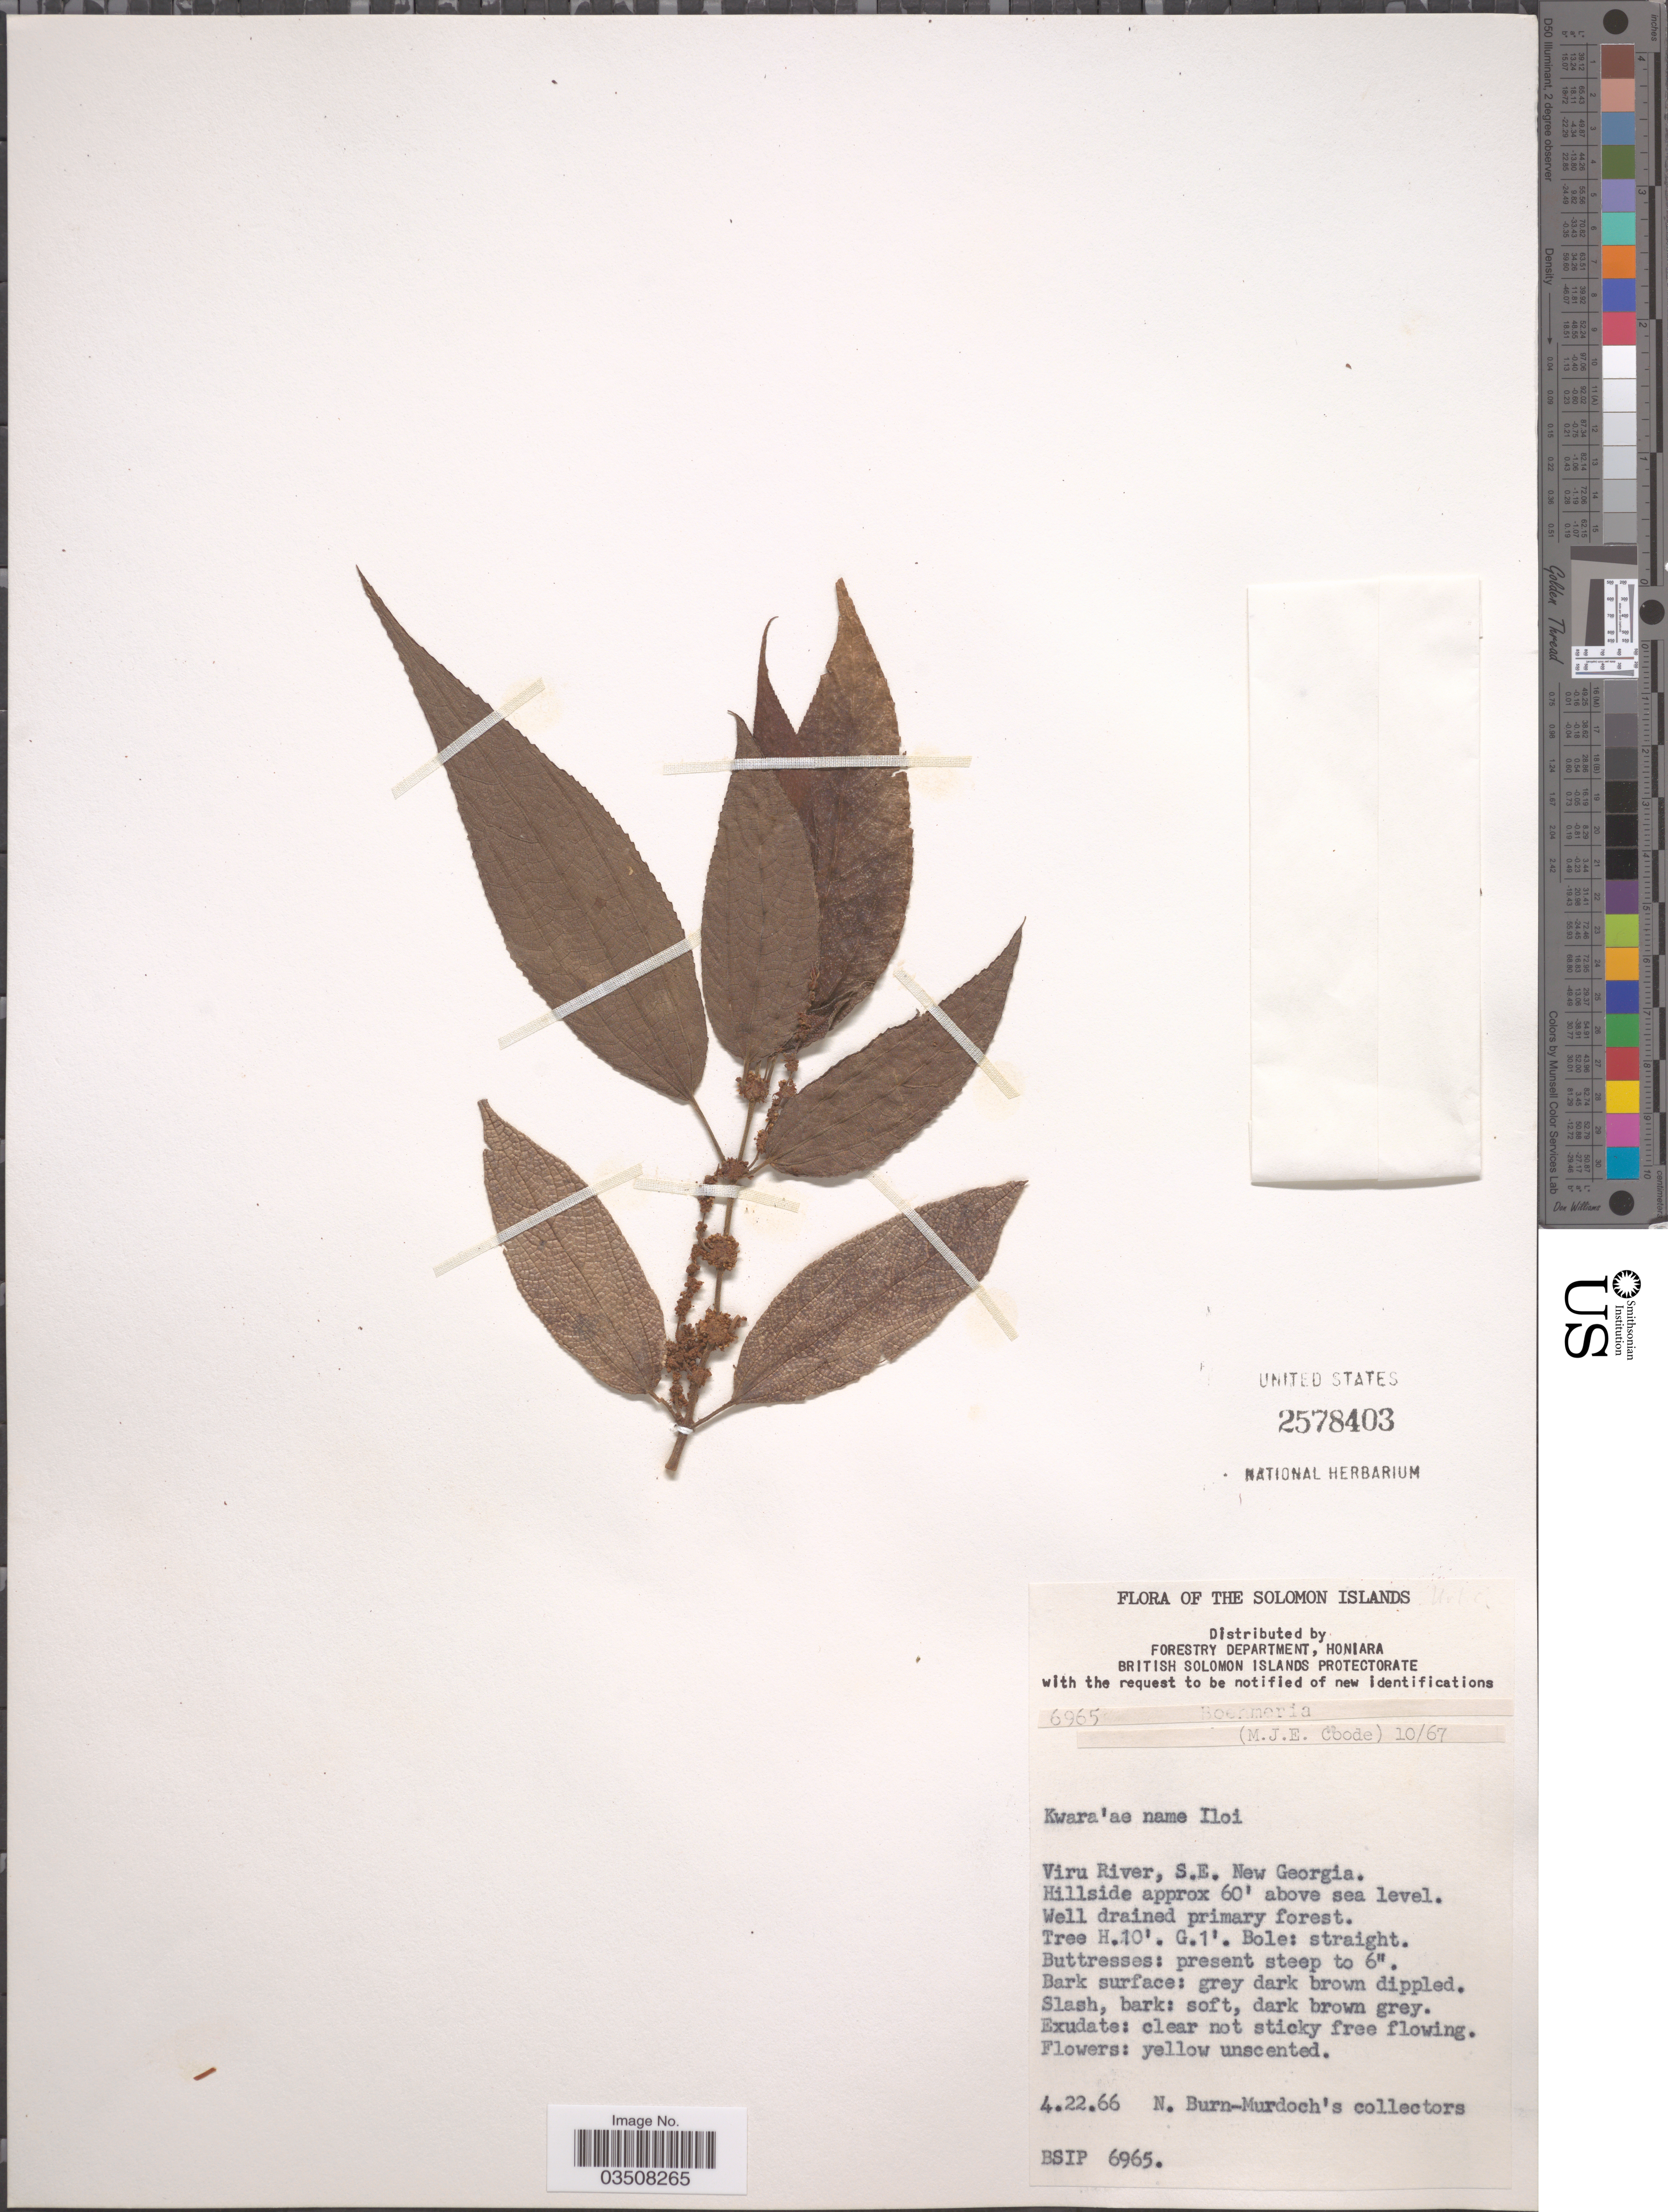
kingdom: Plantae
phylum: Tracheophyta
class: Magnoliopsida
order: Rosales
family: Urticaceae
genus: Boehmeria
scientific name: Boehmeria sp.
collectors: N. Burn-Murdoch's collectors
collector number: BSIP6965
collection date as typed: Transcribed d/m/y: 22/4/66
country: Solomon Islands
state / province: Solomon Islands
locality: Viru River, S.E. New Georgia.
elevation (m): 18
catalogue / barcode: US 2578403